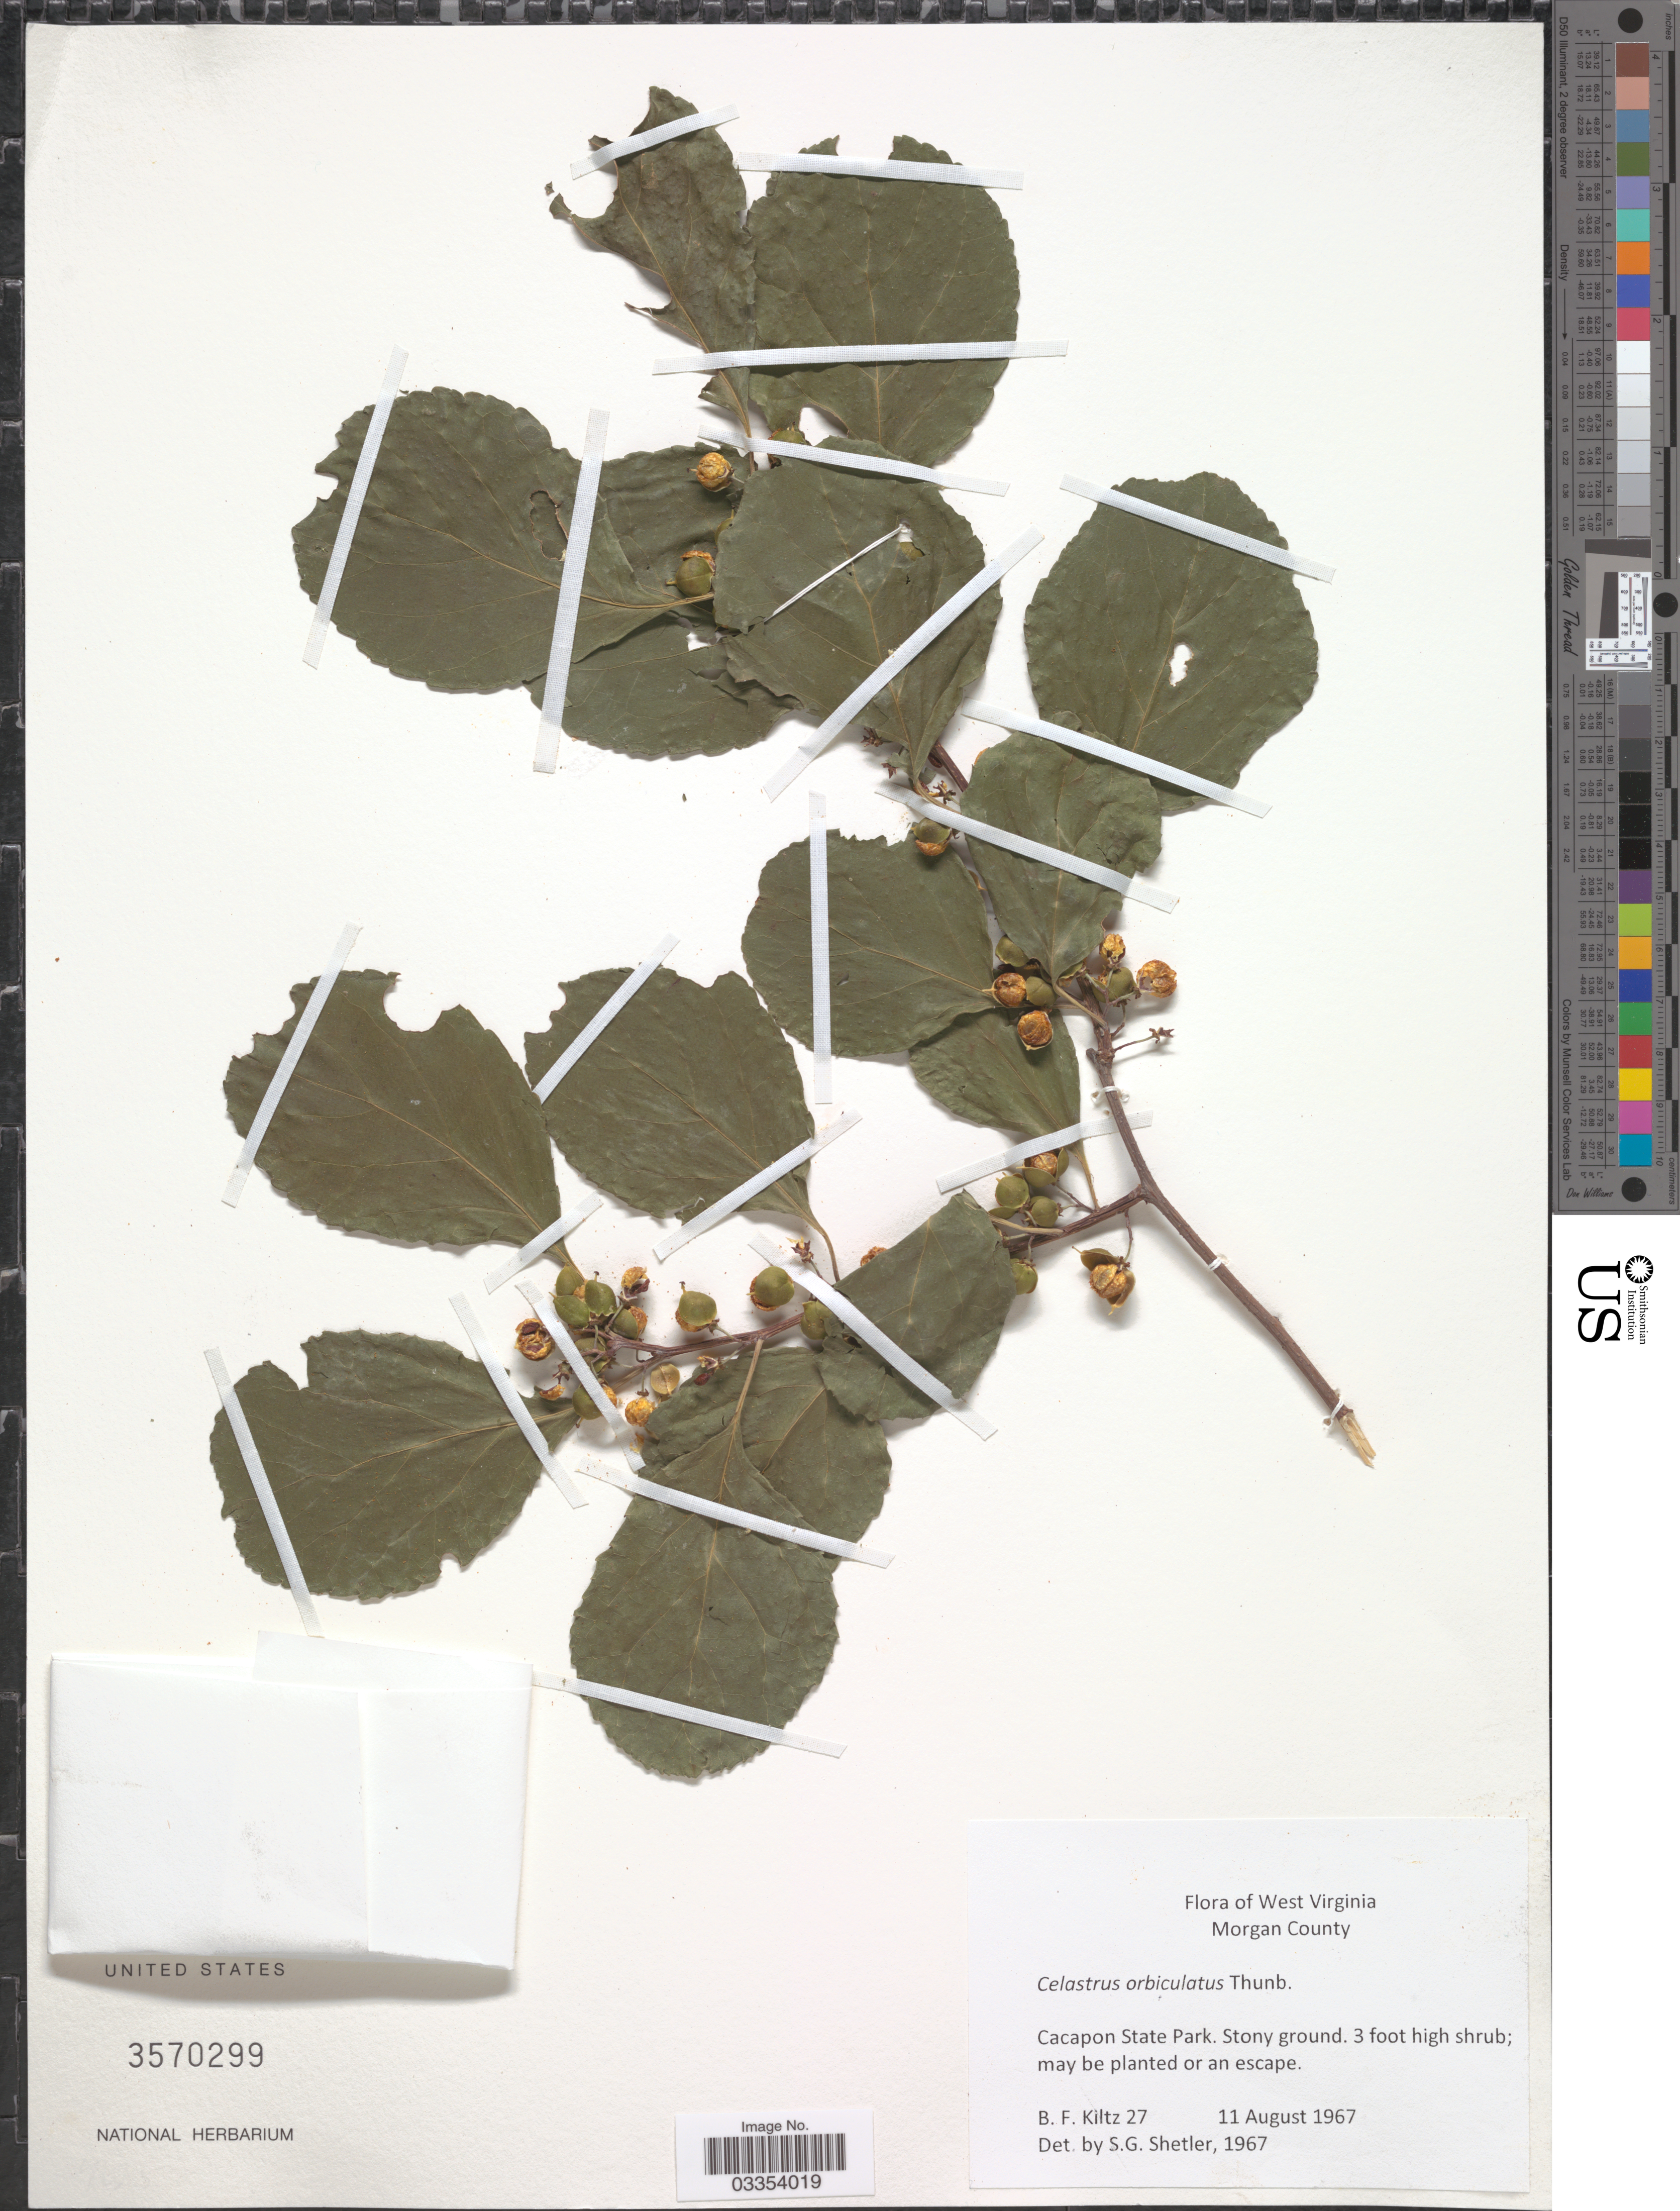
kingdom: Plantae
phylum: Tracheophyta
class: Magnoliopsida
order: Celastrales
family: Celastraceae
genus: Celastrus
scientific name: Celastrus orbiculatus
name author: Thunb.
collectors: B. Kiltz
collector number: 27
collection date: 1967-08-11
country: United States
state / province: West Virginia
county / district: Morgan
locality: Morgan County. Cacapon State Park.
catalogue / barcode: US 3570299